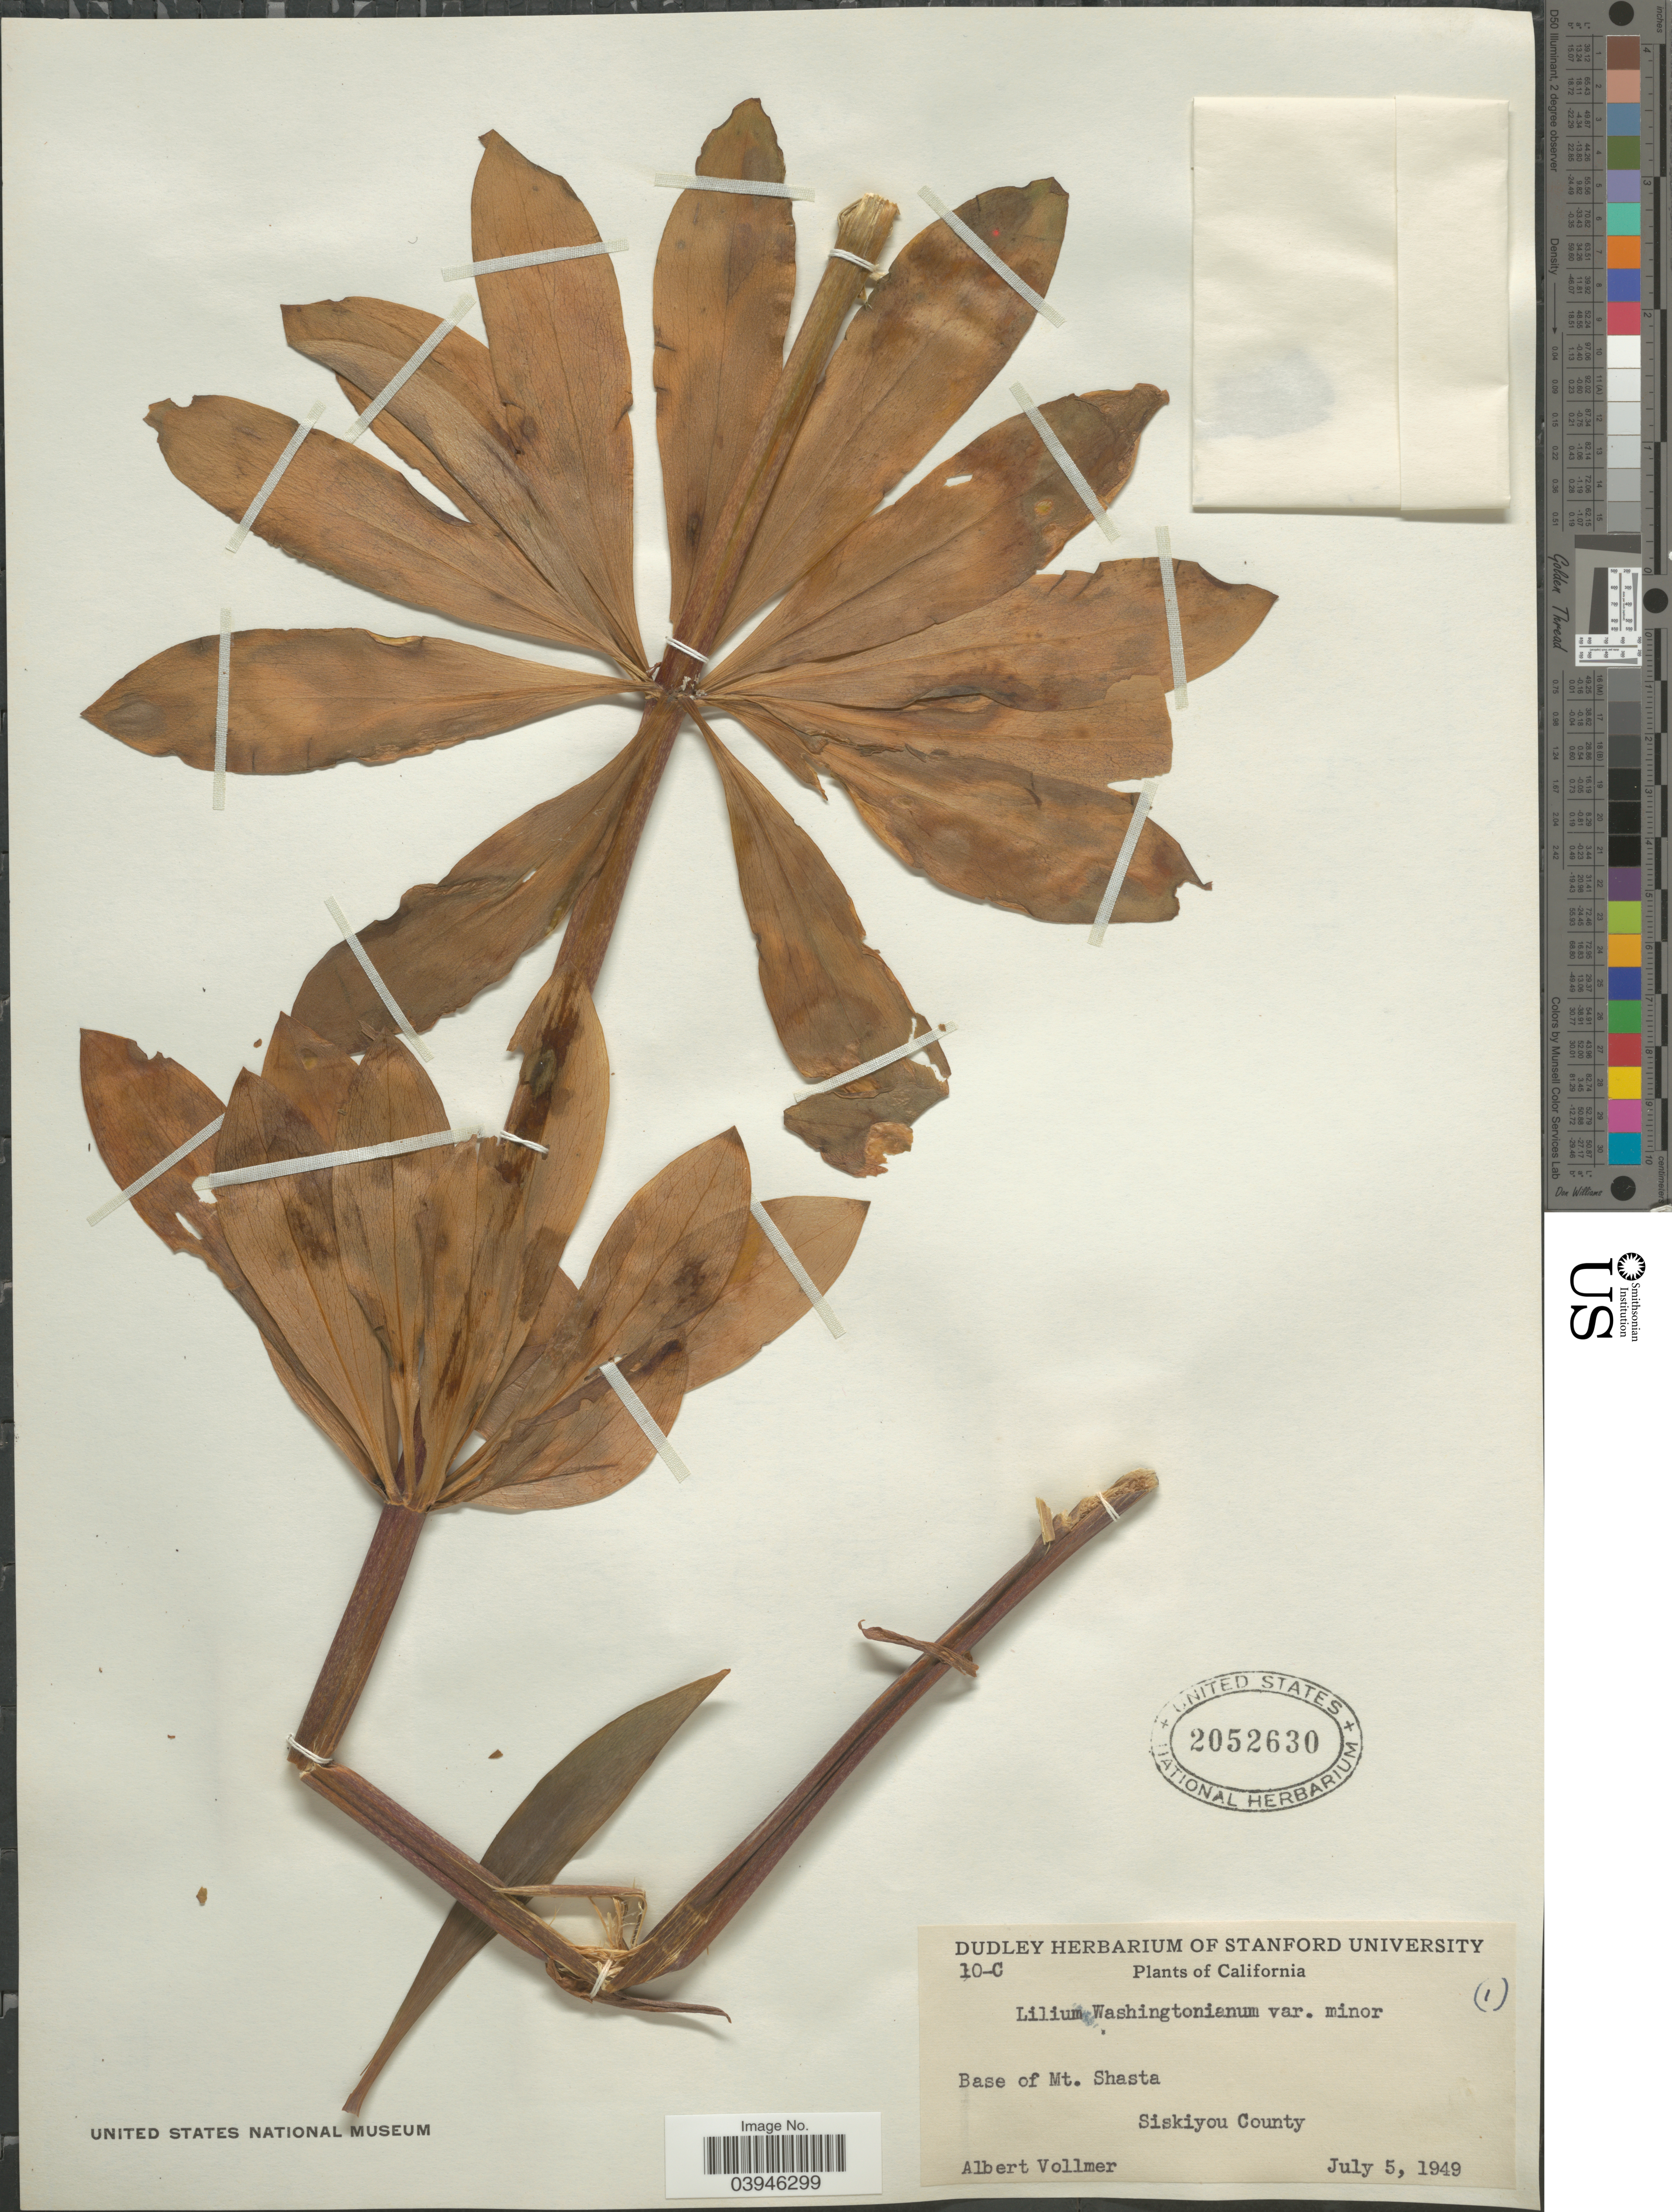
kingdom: Plantae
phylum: Tracheophyta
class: Liliopsida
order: Liliales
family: Liliaceae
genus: Lilium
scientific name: Lilium washingtonianum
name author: Kellogg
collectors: A. Vollmer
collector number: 10-C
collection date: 1949-07-05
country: United States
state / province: California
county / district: Siskiyou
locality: Base of Mt. Shasta. Siskiyou County.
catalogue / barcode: US 2052630